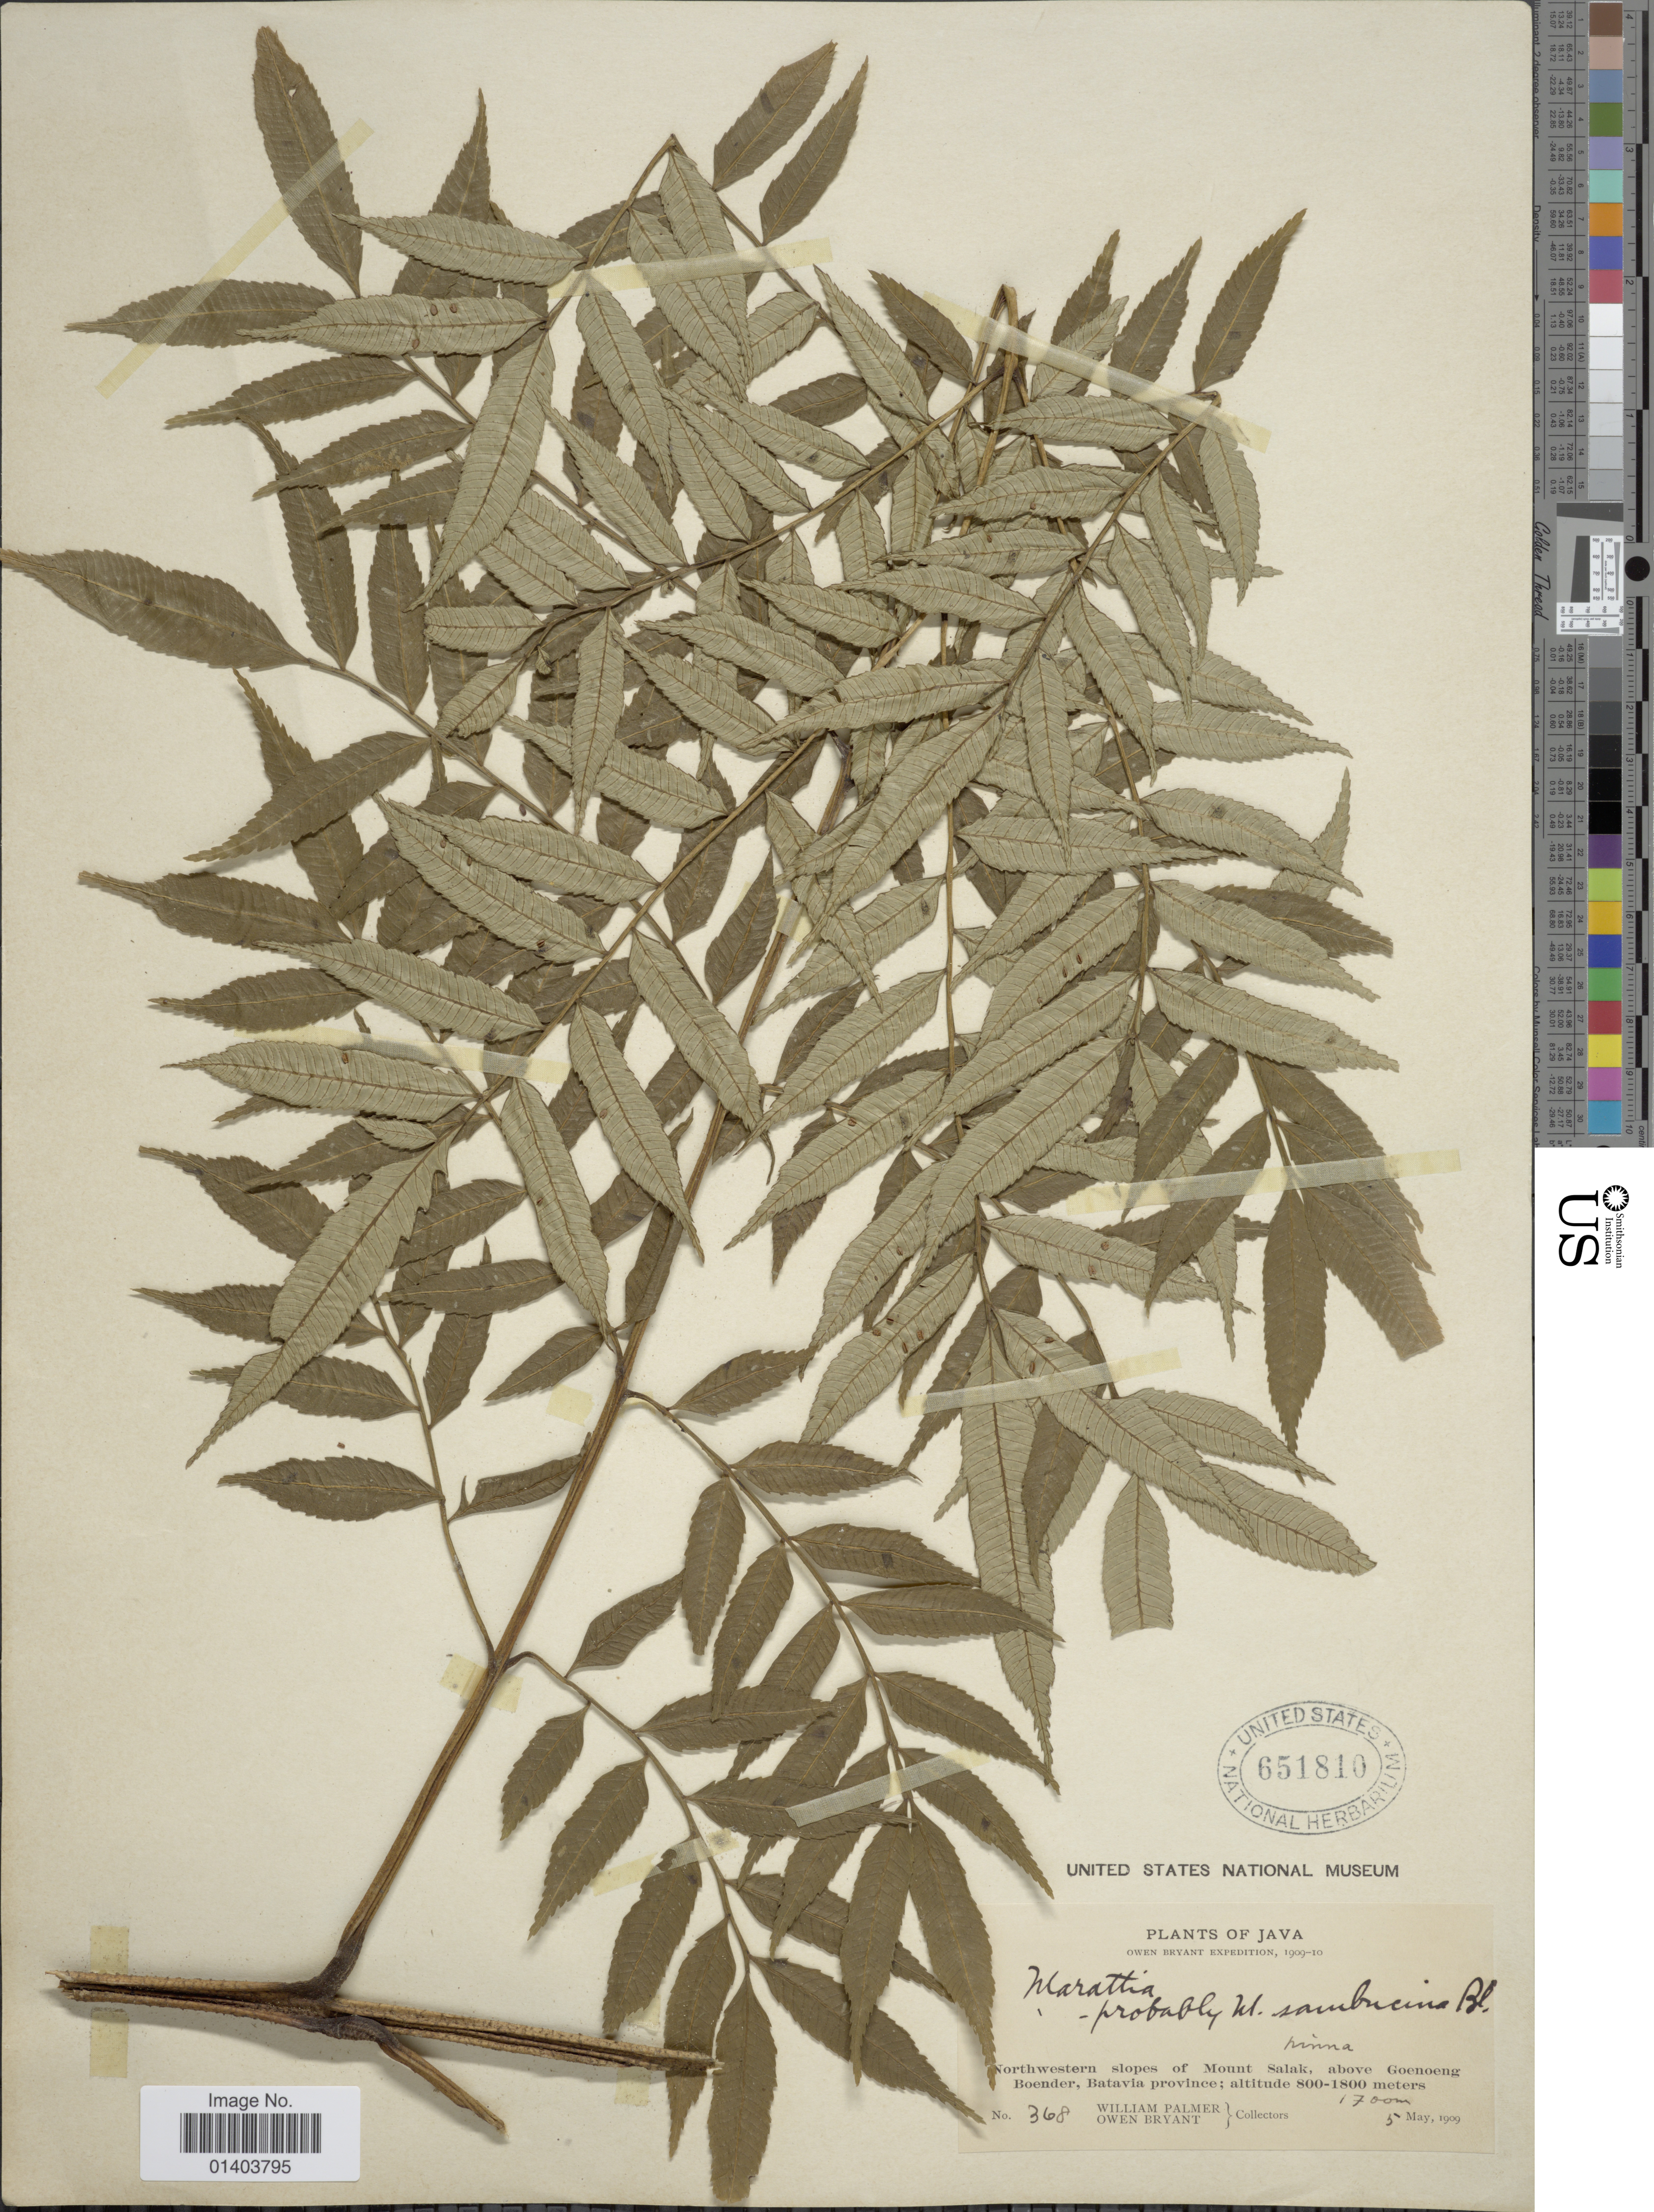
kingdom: Plantae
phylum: Tracheophyta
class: Polypodiopsida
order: Marattiales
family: Marattiaceae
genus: Ptisana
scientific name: Ptisana sambucina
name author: (Blume) Murdock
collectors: W. Palmer & O. Bryant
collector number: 368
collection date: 1909-05-05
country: Indonesia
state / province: Java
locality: Northwestern slopes of Mount Salak, above Goenoeng Boender, Batavia province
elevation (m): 800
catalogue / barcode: US 651810